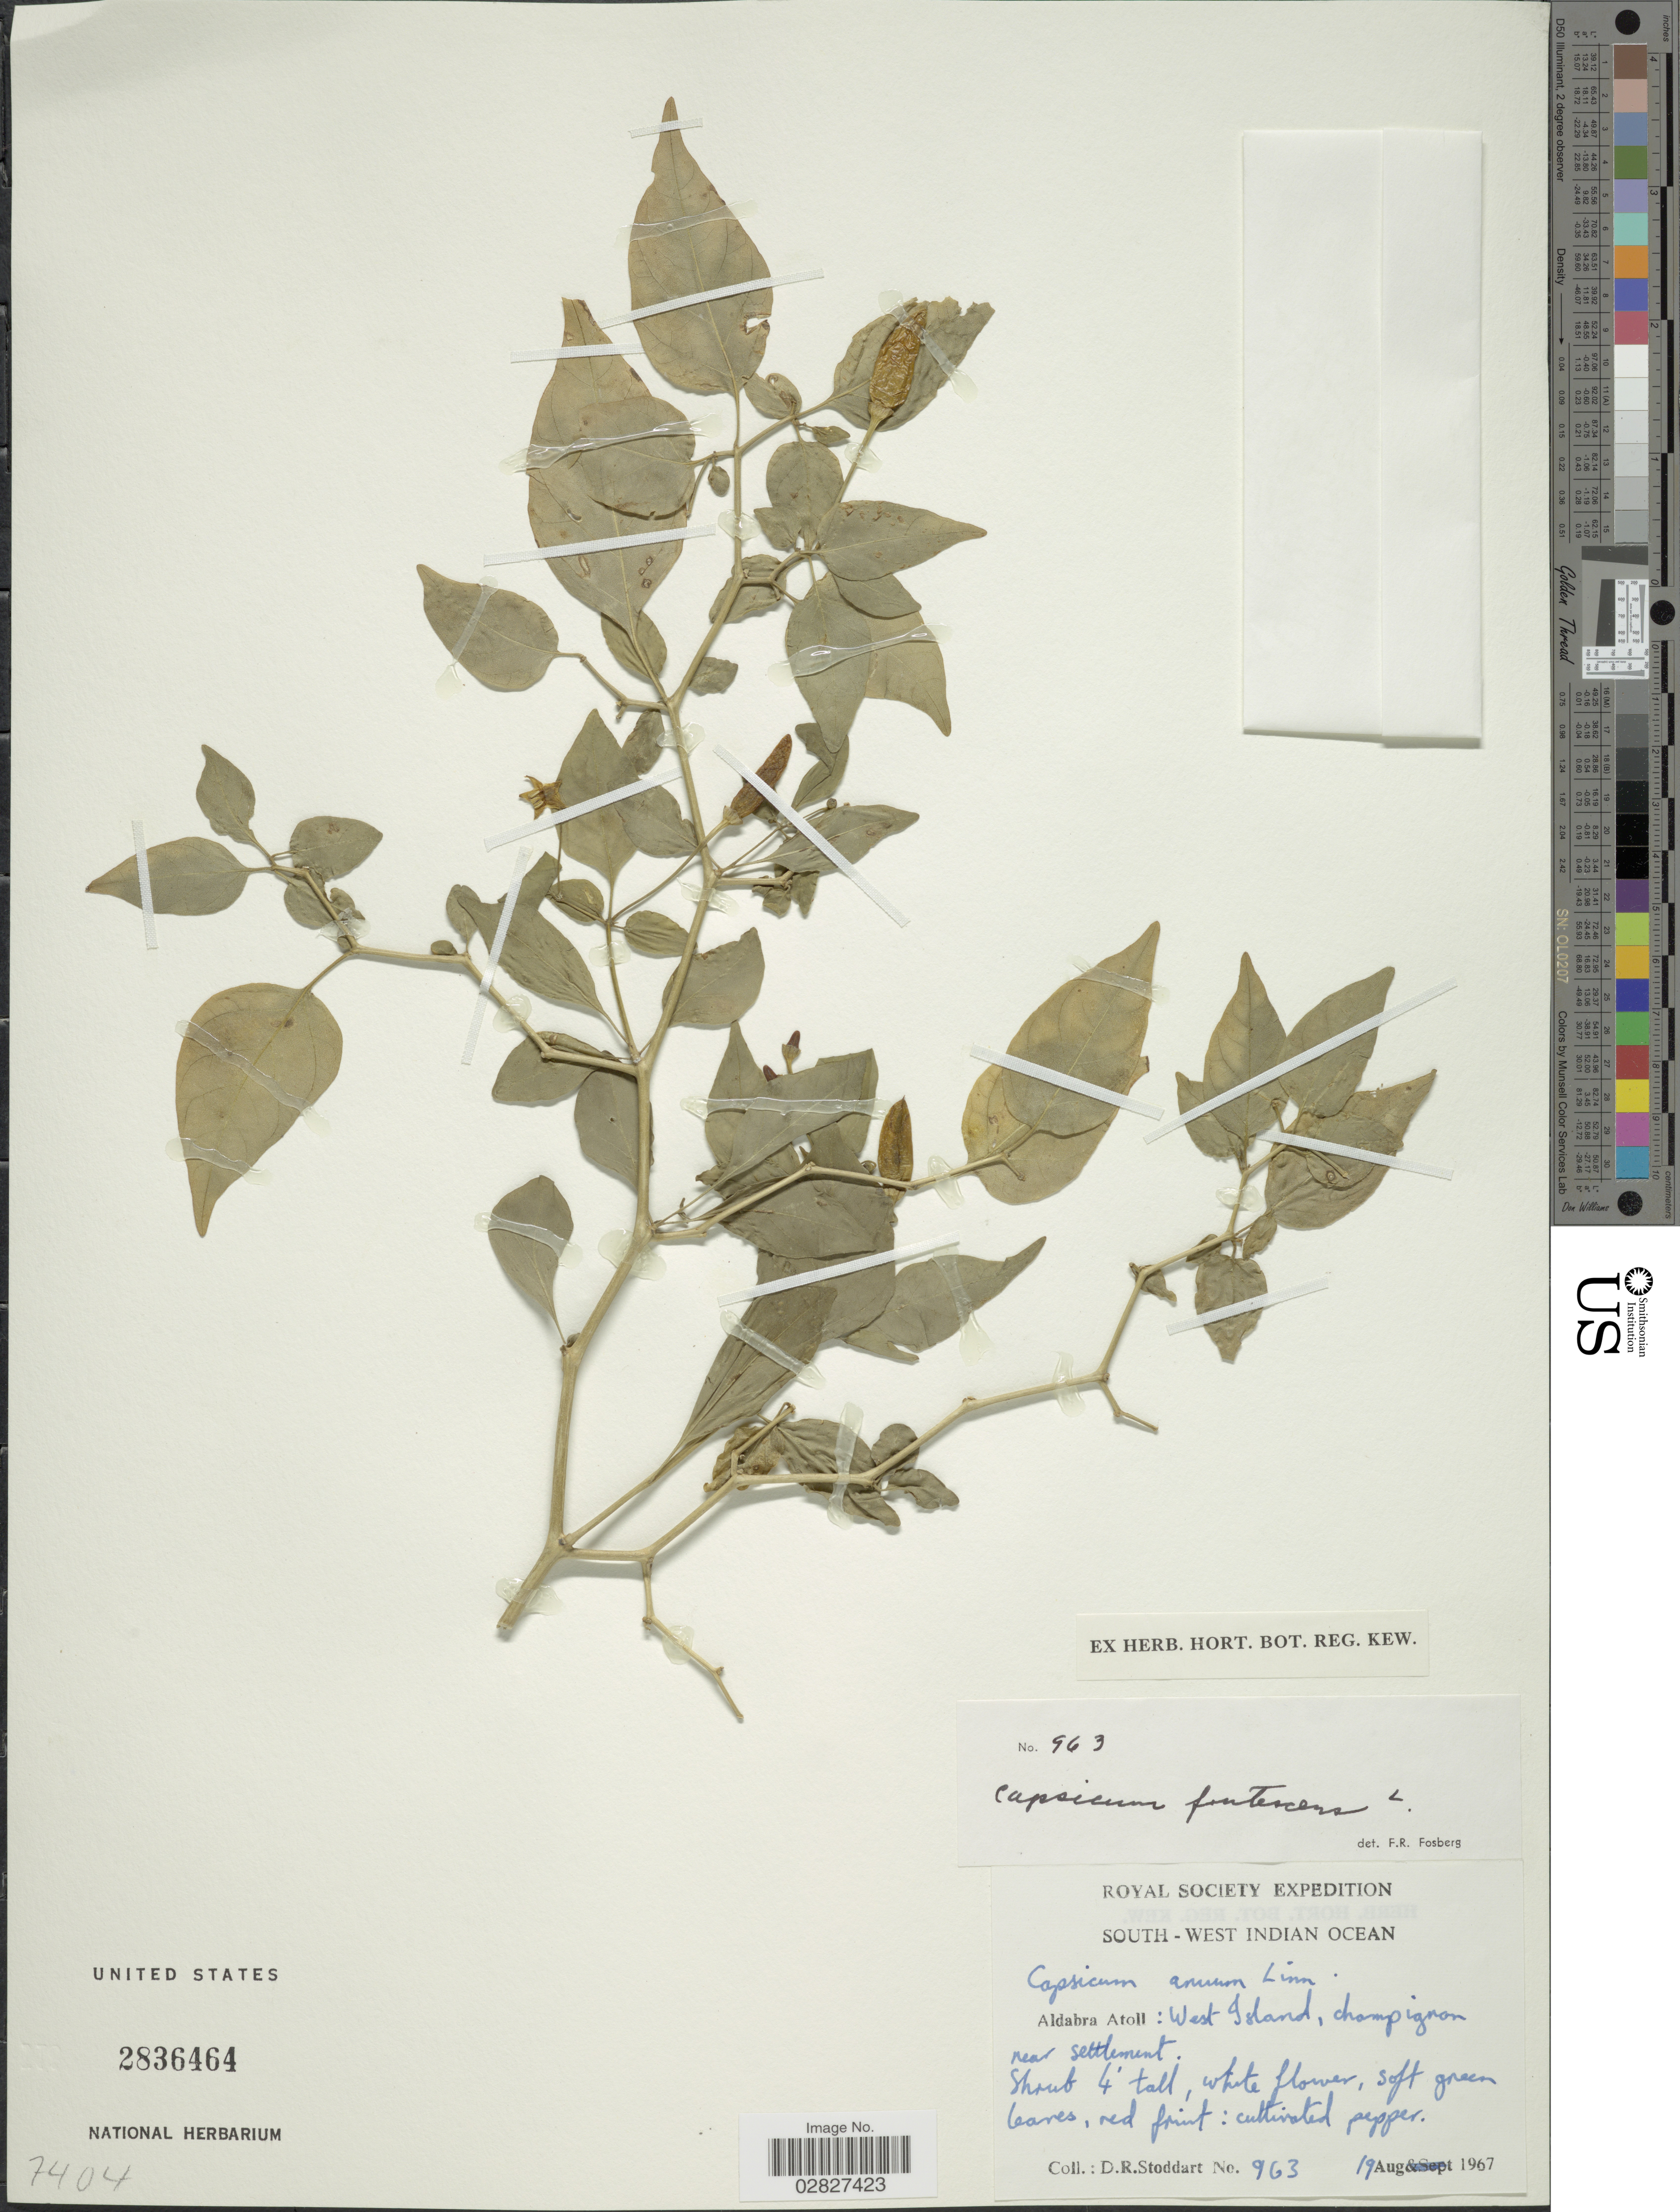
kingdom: Plantae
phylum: Tracheophyta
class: Magnoliopsida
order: Solanales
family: Solanaceae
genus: Capsicum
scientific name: Capsicum frutescens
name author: L.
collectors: D. R. Stoddart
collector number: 963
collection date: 1967-08-19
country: Seychelles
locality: South-West Indian Ocean. Aldabra Atoll: West Island, champignon near settlement.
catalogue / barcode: US 2836464